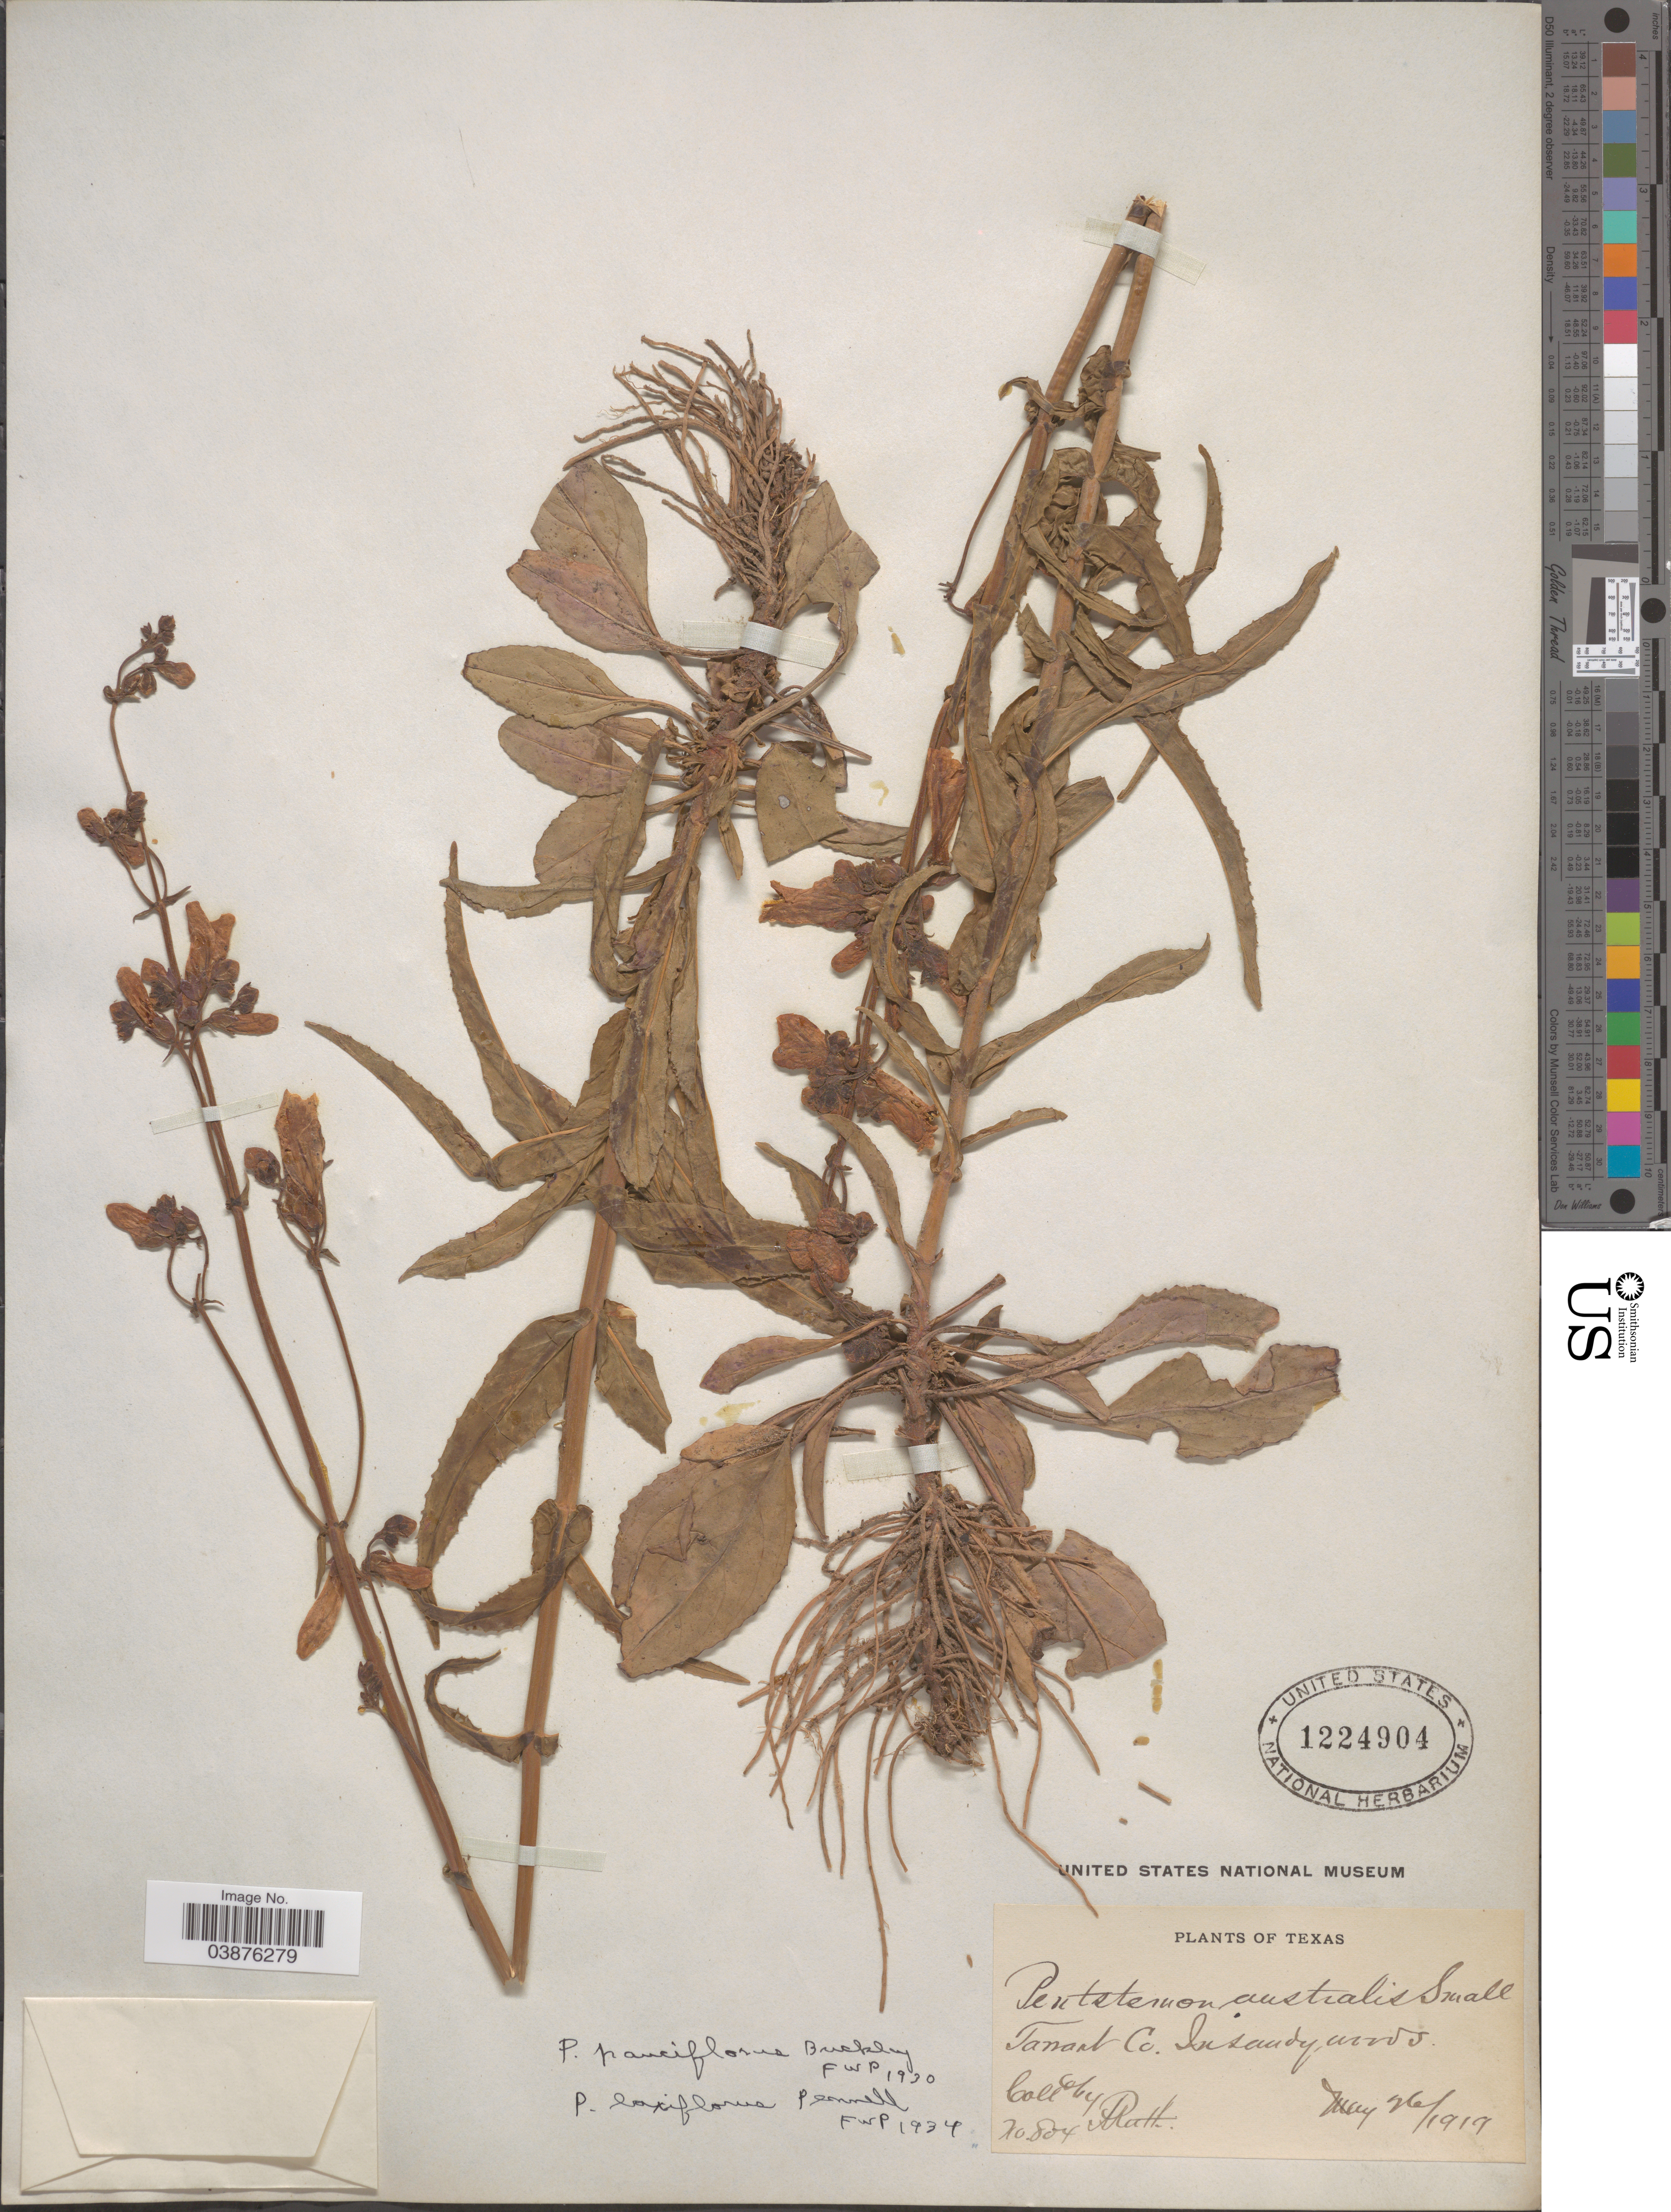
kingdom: Plantae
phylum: Tracheophyta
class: Magnoliopsida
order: Lamiales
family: Plantaginaceae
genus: Penstemon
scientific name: Penstemon laxiflorus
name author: Pennell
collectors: A. Ruth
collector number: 804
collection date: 1919-05-26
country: United States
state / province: Texas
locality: Tarrant Co.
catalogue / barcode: US 1224904